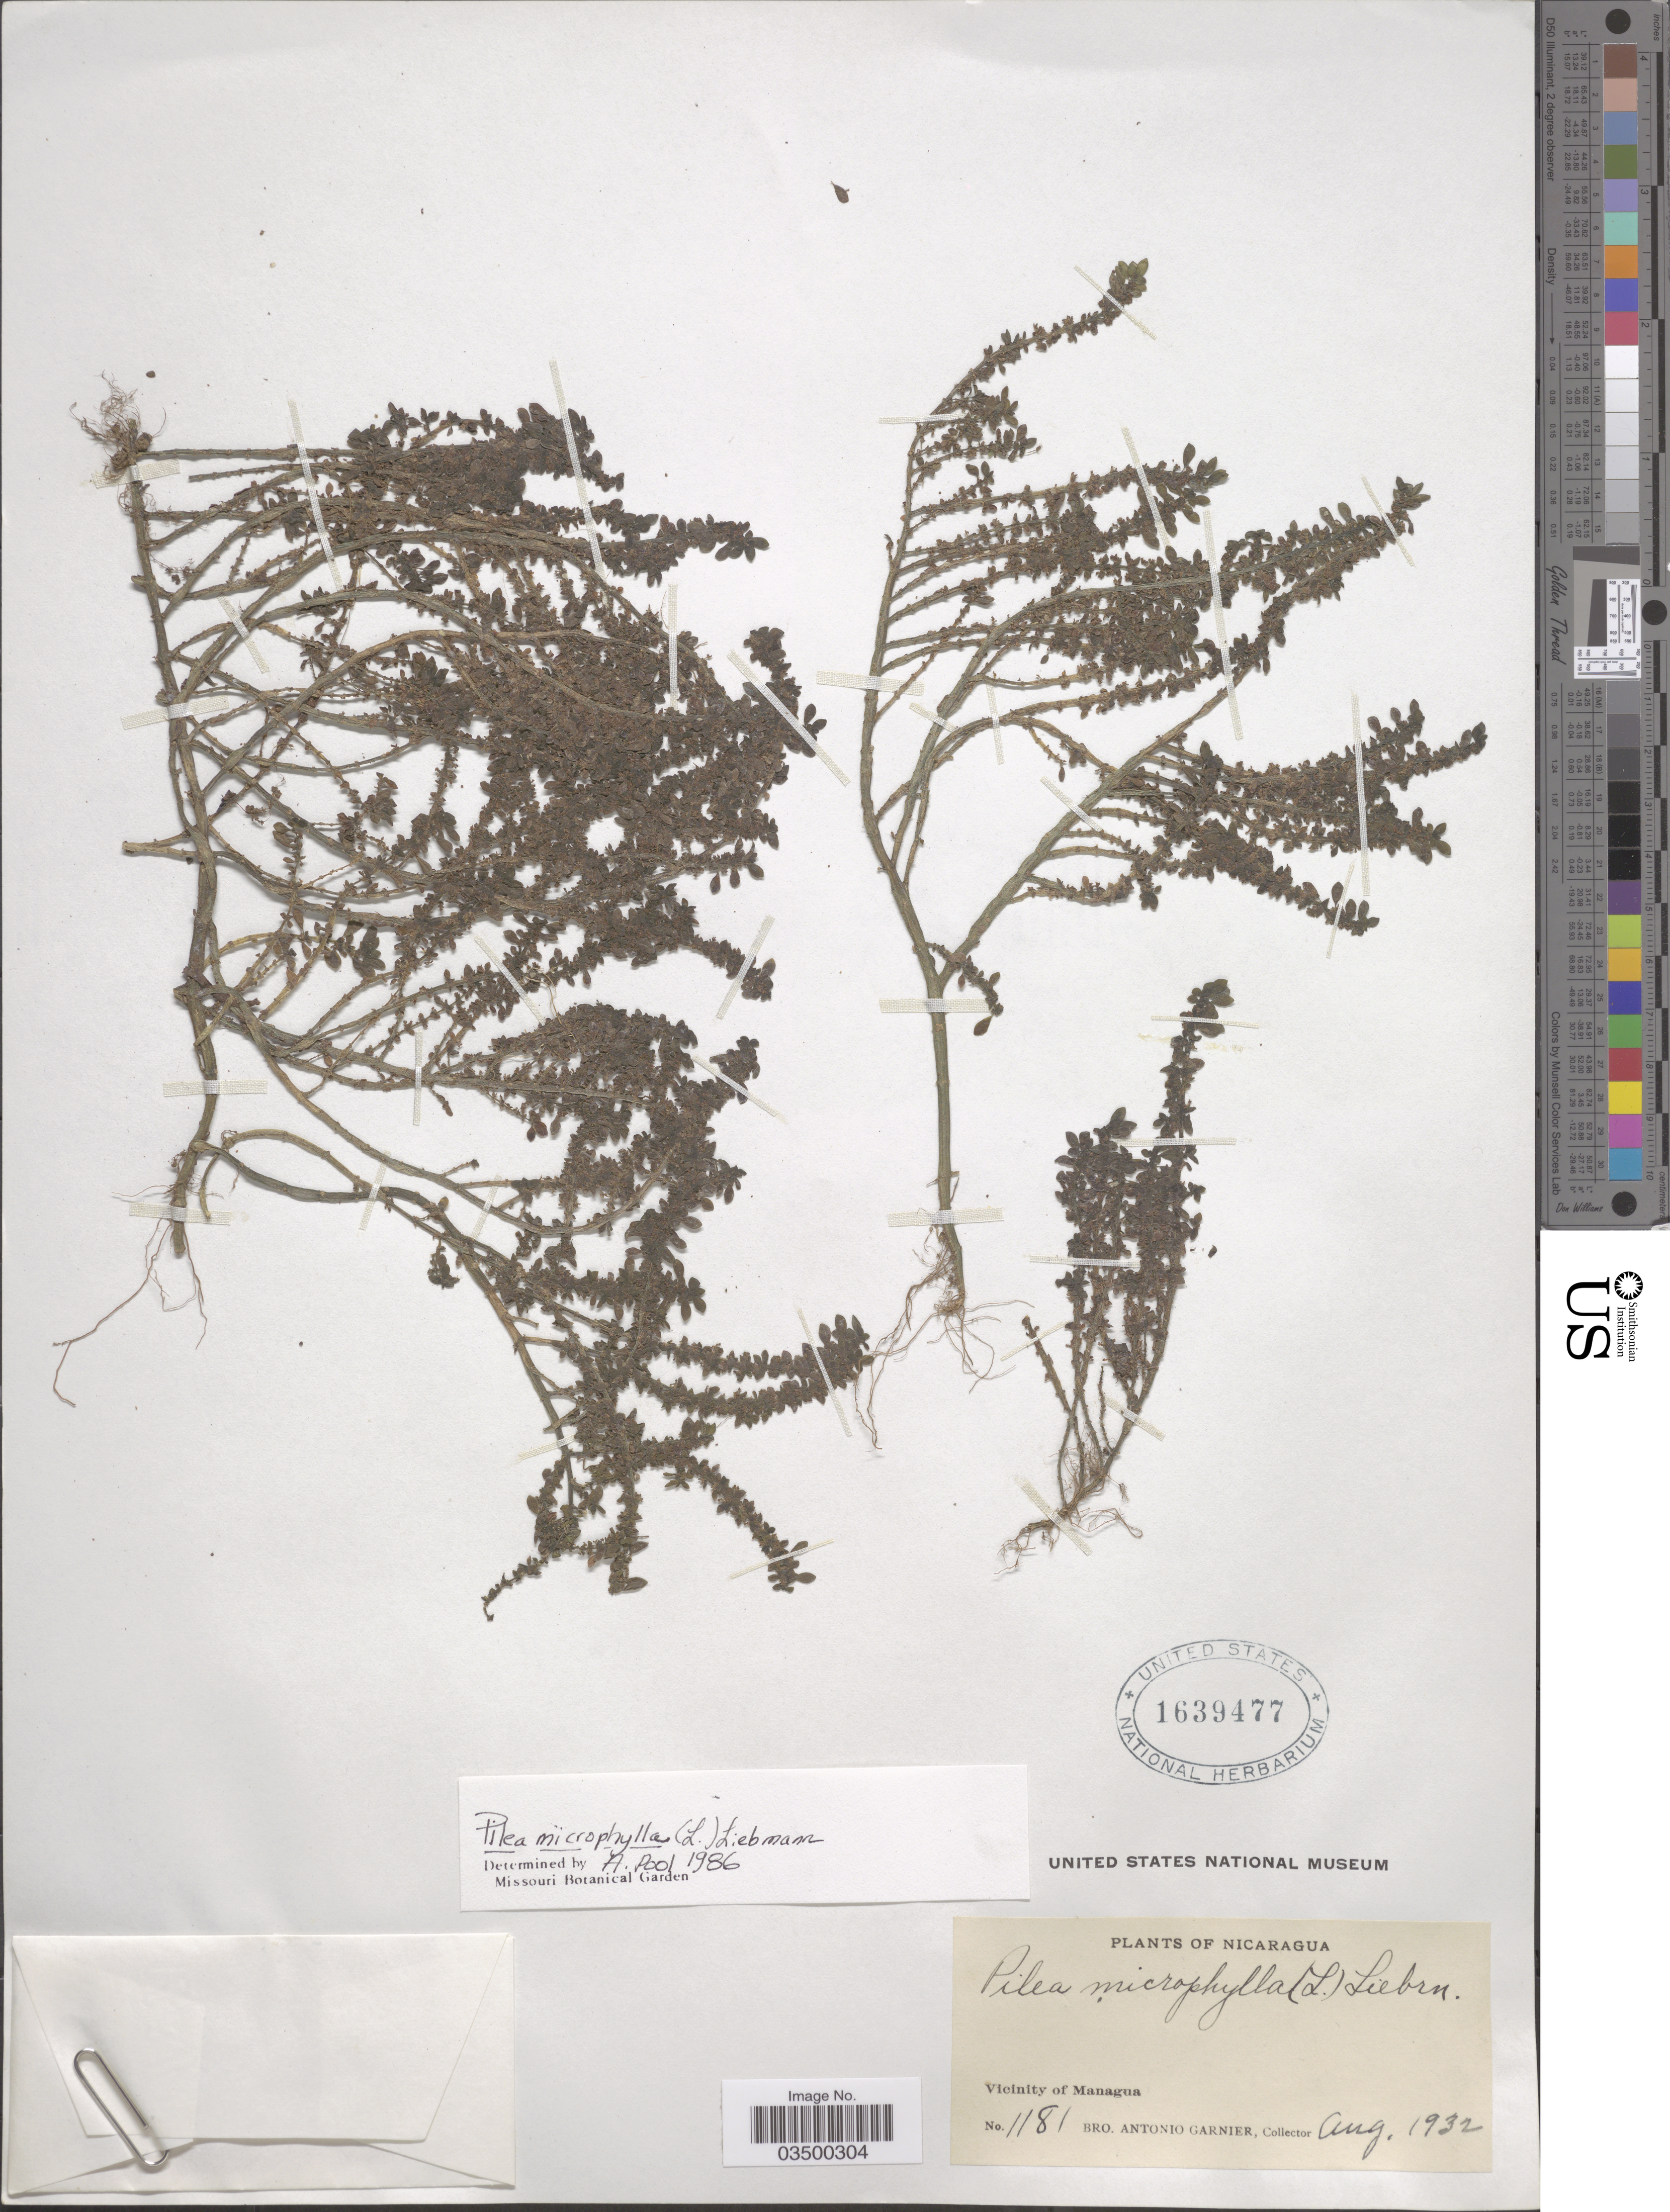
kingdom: Plantae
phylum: Tracheophyta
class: Magnoliopsida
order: Rosales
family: Urticaceae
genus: Pilea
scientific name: Pilea microphylla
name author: (L.) Liebm.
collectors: Bro. A. Garnier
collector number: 1181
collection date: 1932-08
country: Nicaragua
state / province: Managua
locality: Vicinity of Managua.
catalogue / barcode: US 1639477